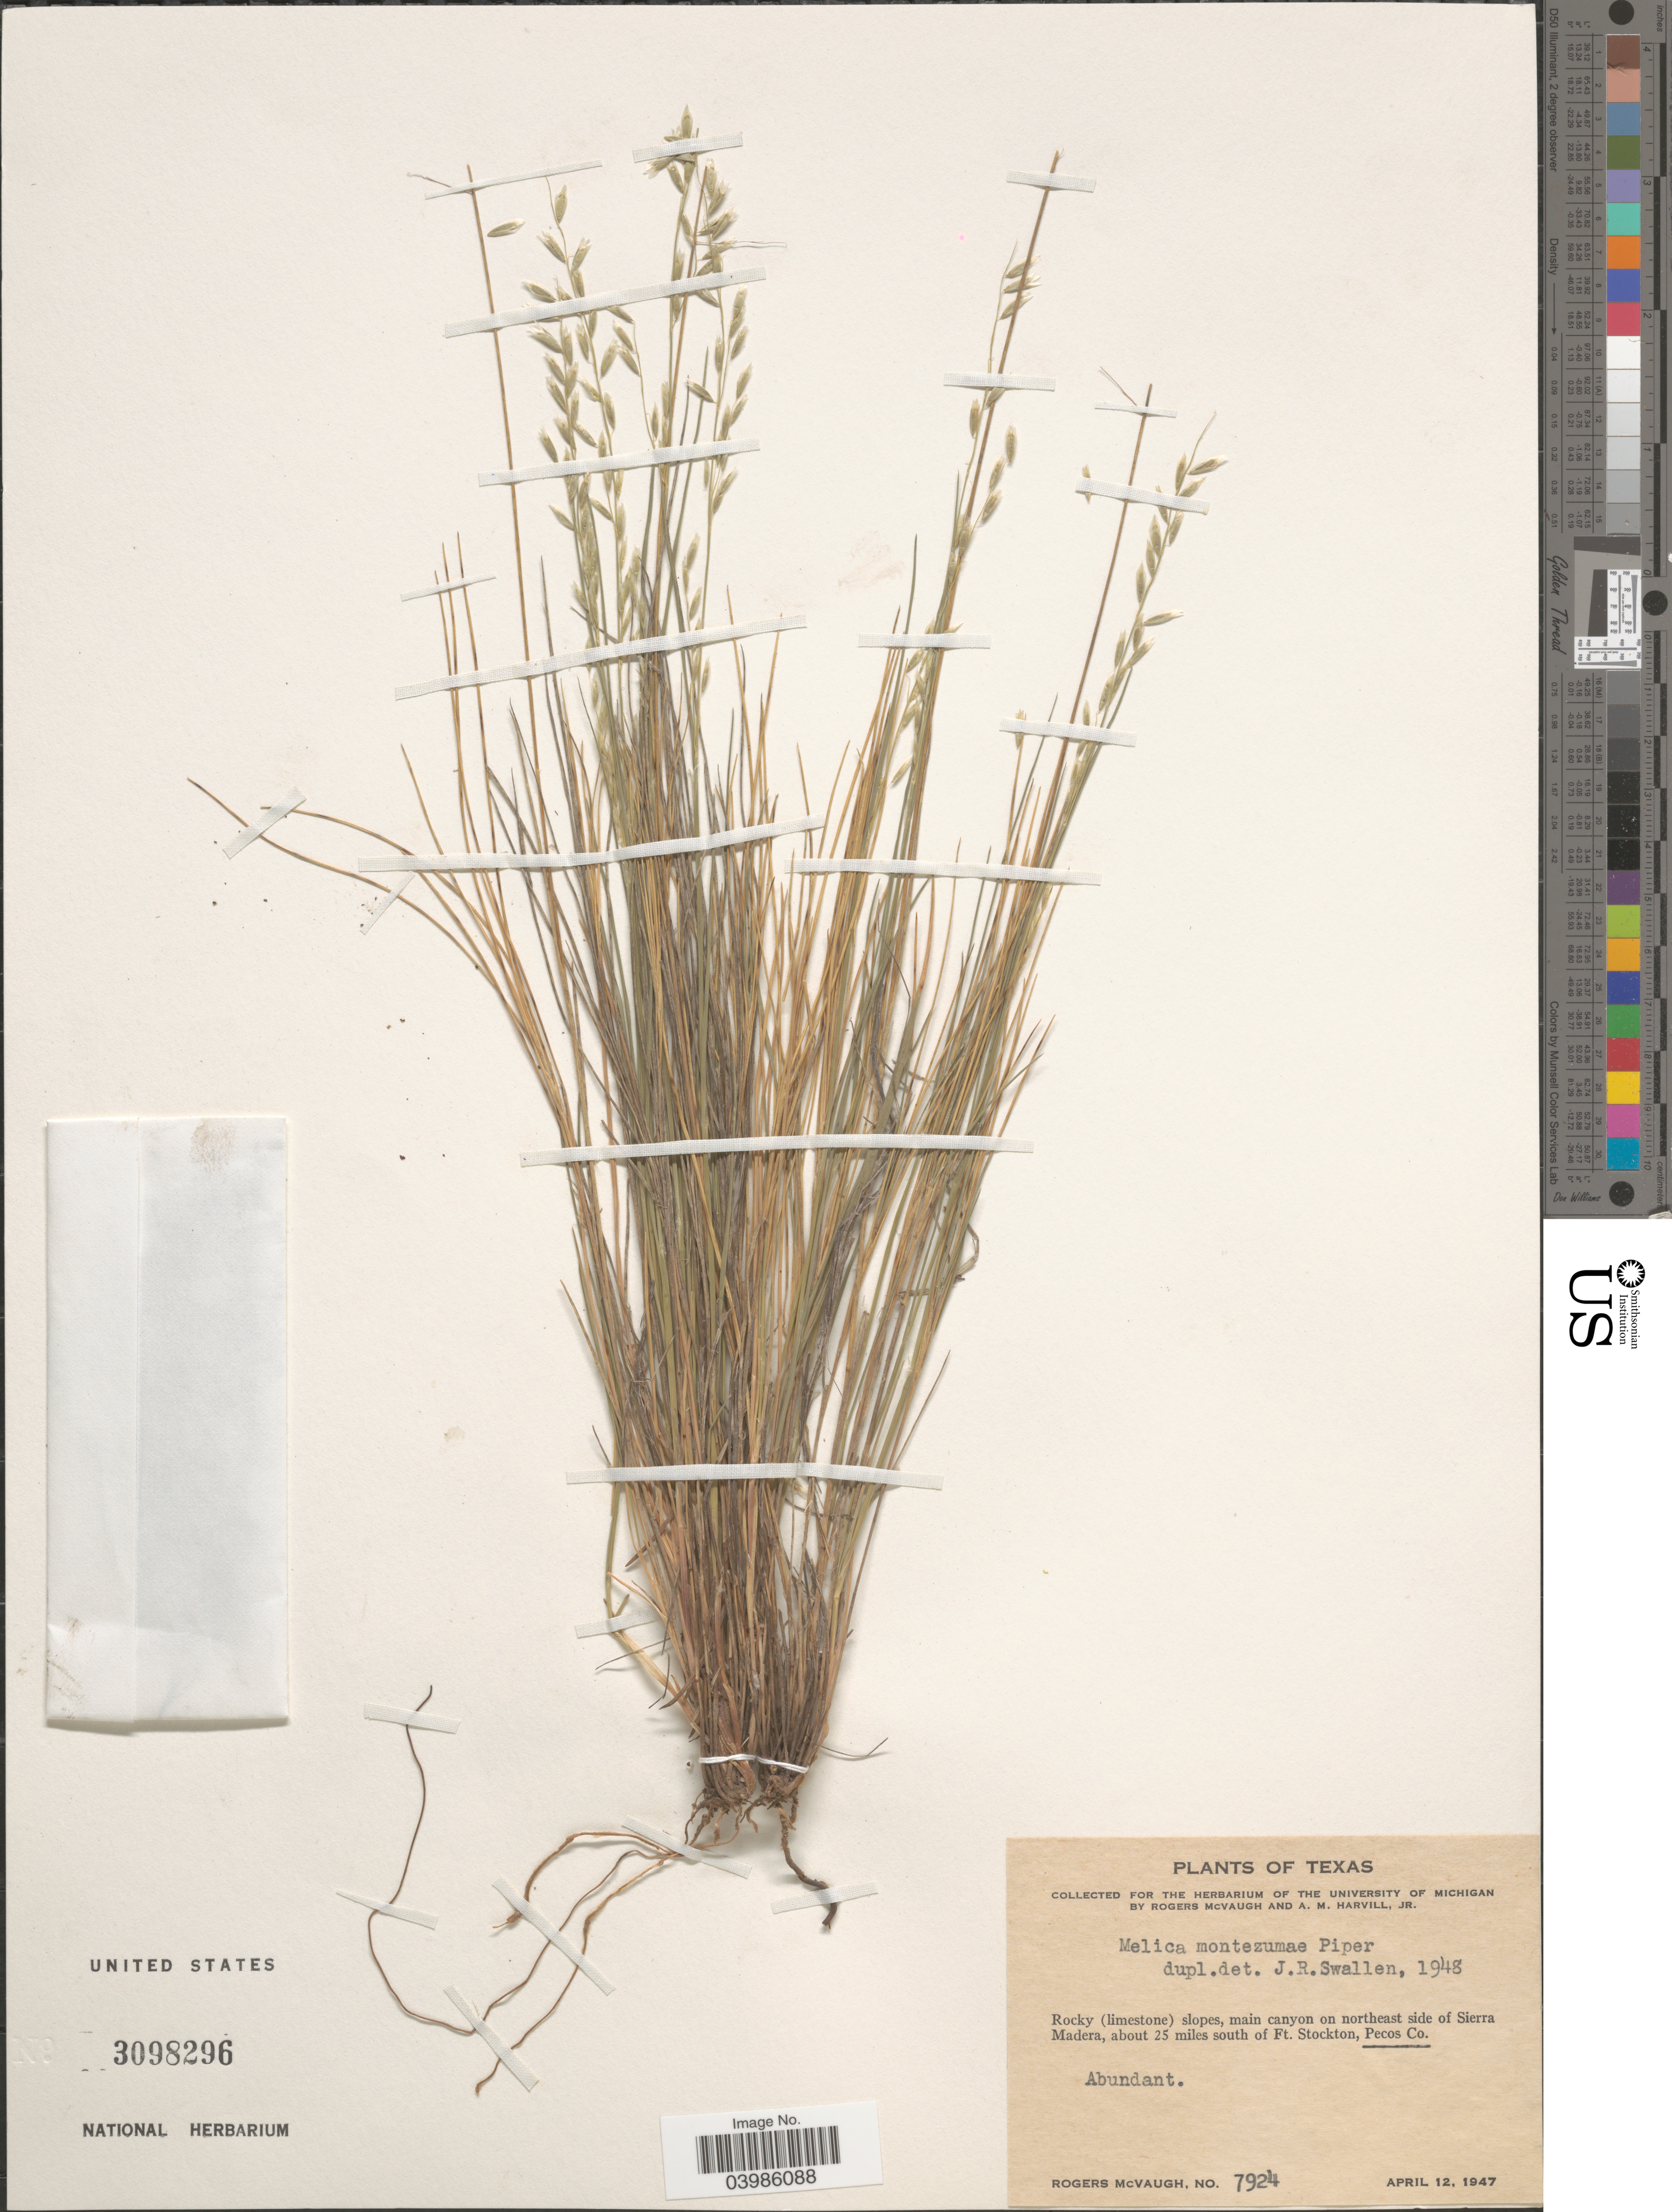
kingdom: Plantae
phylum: Tracheophyta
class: Liliopsida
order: Poales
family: Poaceae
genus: Melica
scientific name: Melica montezumae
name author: Piper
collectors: R. McVaugh & A. Harvill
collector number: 7924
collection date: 1947-04-12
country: United States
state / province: Texas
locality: Main canyon on northeast side of Sierra Madera, about 25 miles south of Ft. Stockton, Pecos Co.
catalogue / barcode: US 3098296